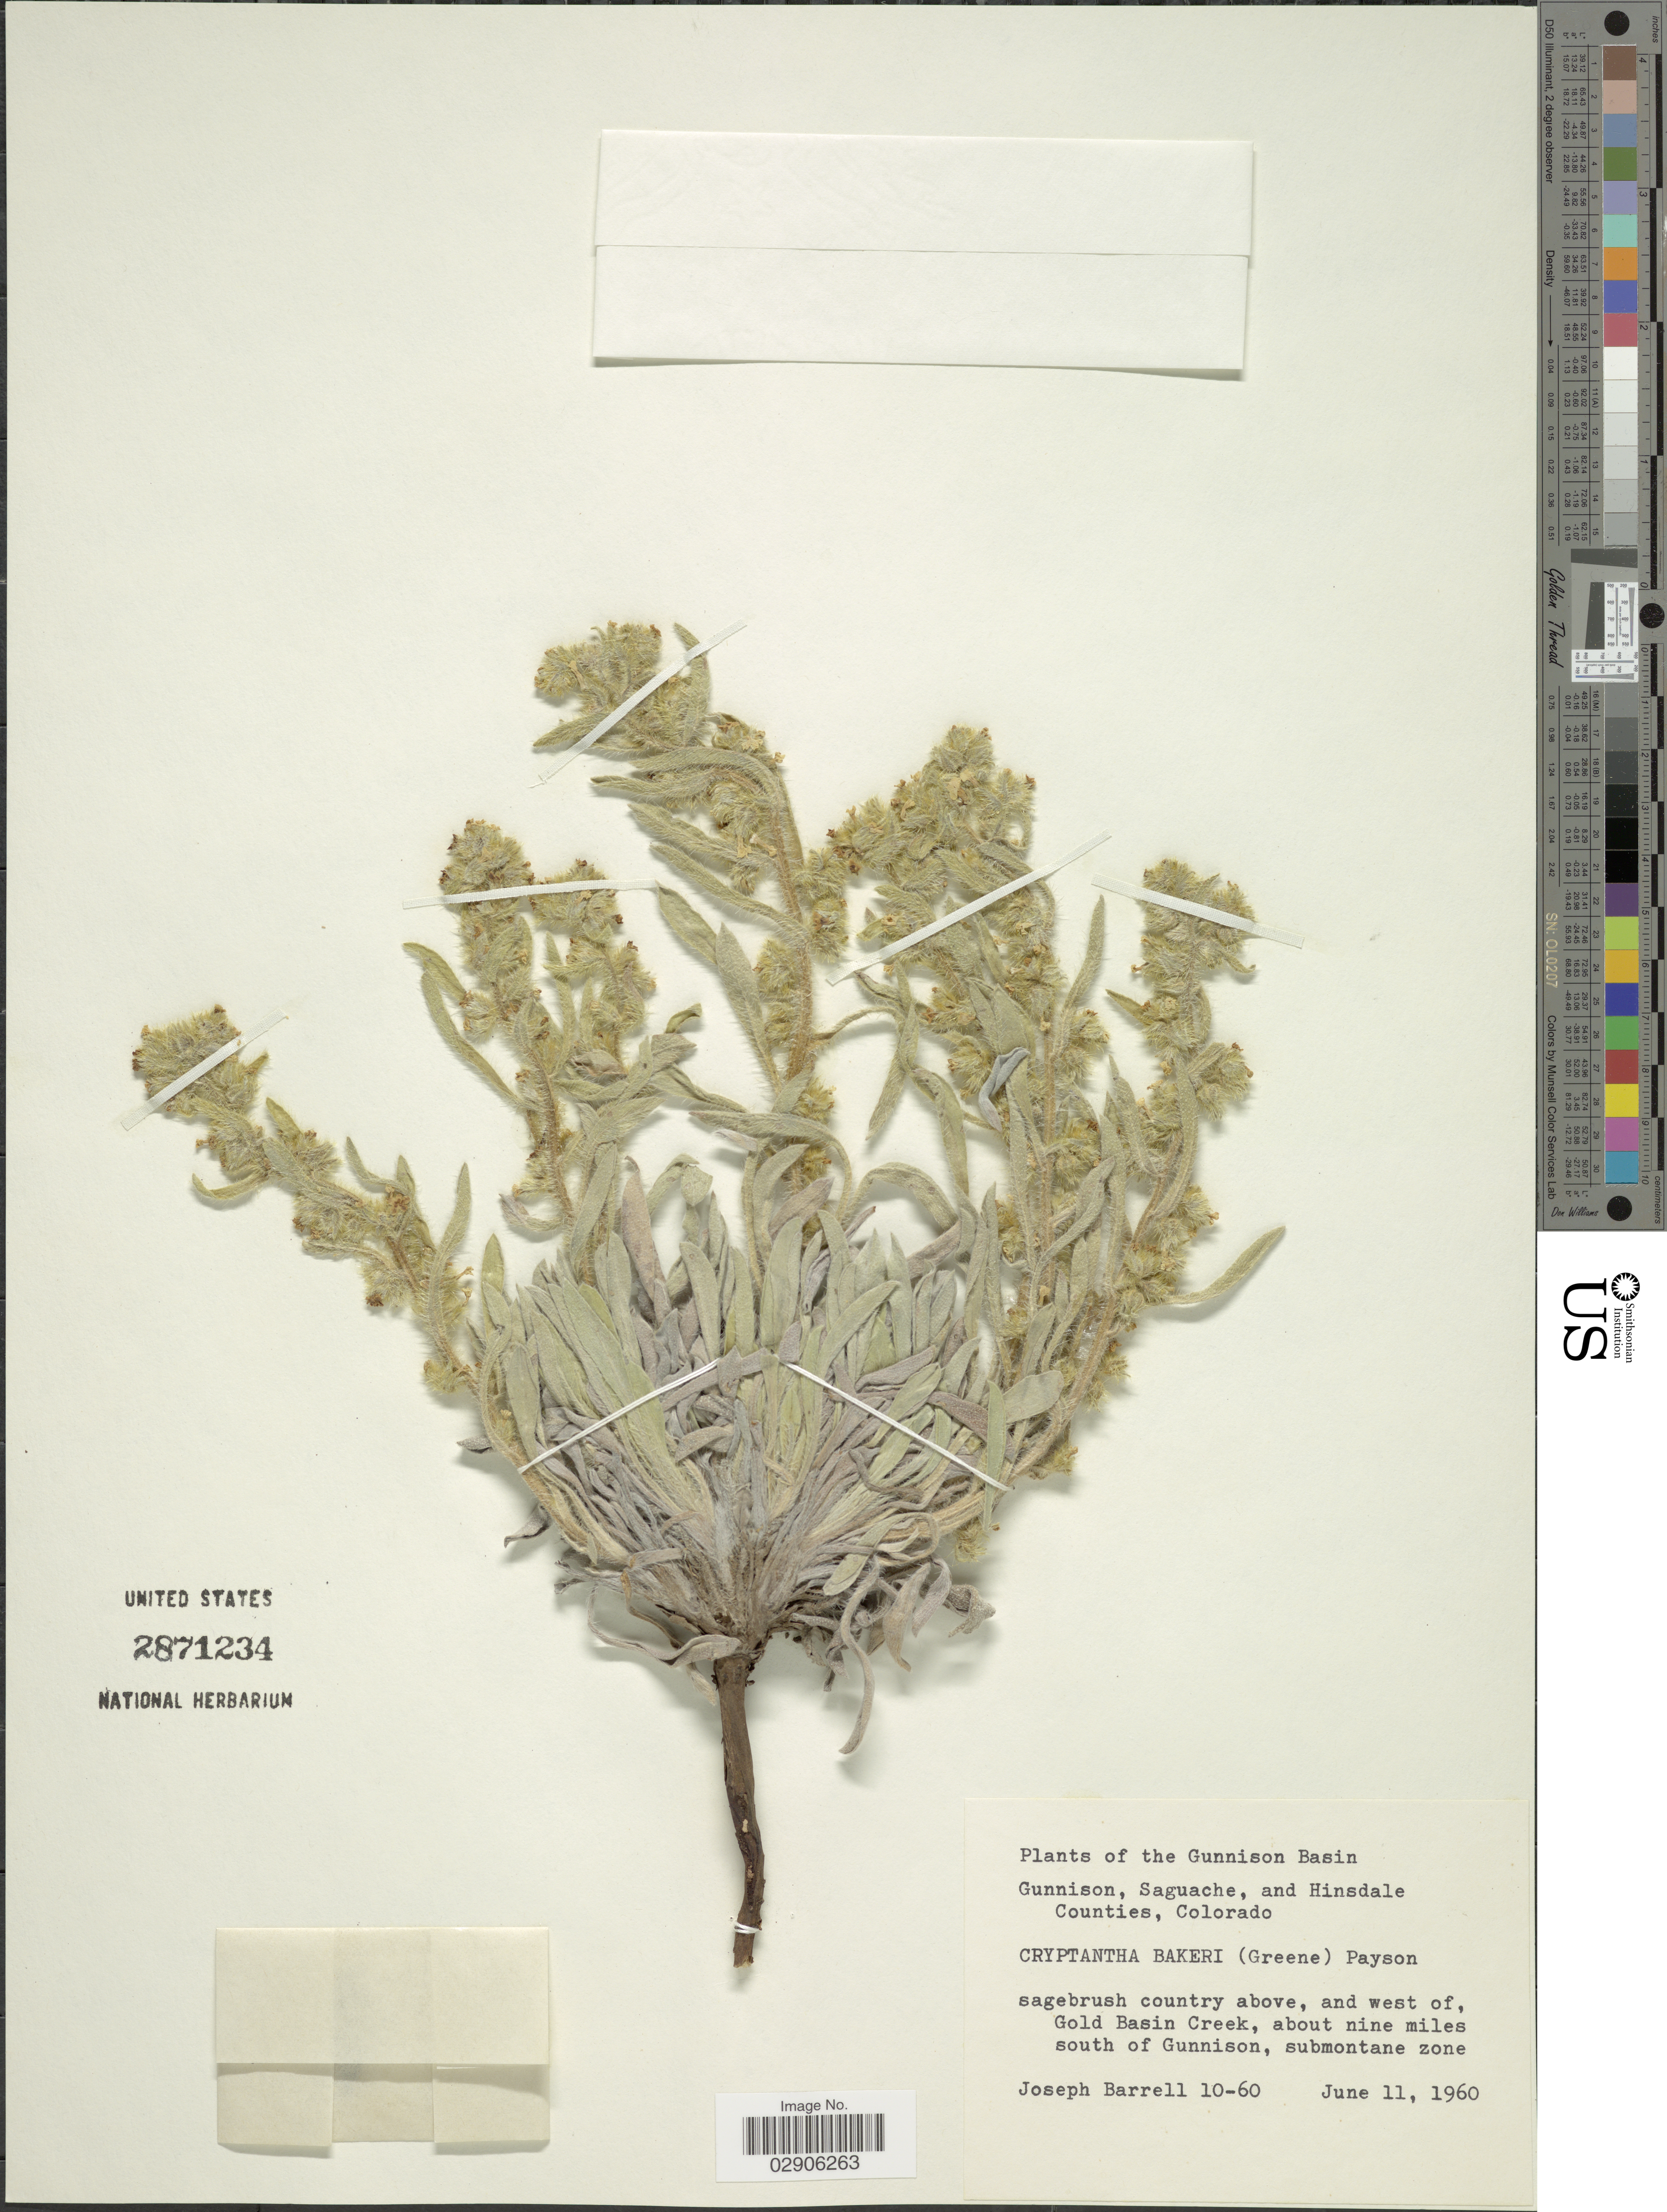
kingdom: Plantae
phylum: Tracheophyta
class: Magnoliopsida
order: Boraginales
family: Boraginaceae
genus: Cryptantha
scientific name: Cryptantha bakeri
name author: (S.W. Greene) Payson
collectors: J. Barrell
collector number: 10-60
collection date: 1960-06-11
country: United States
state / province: Colorado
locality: The Gunnison Basin, Gunnison, Saguache, and Hinsdale Counties, Colorado, sagebrush country above, and west of Gold Basin Creek, about nine miles south of Gunnison, submontane zone.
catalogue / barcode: US 2871234